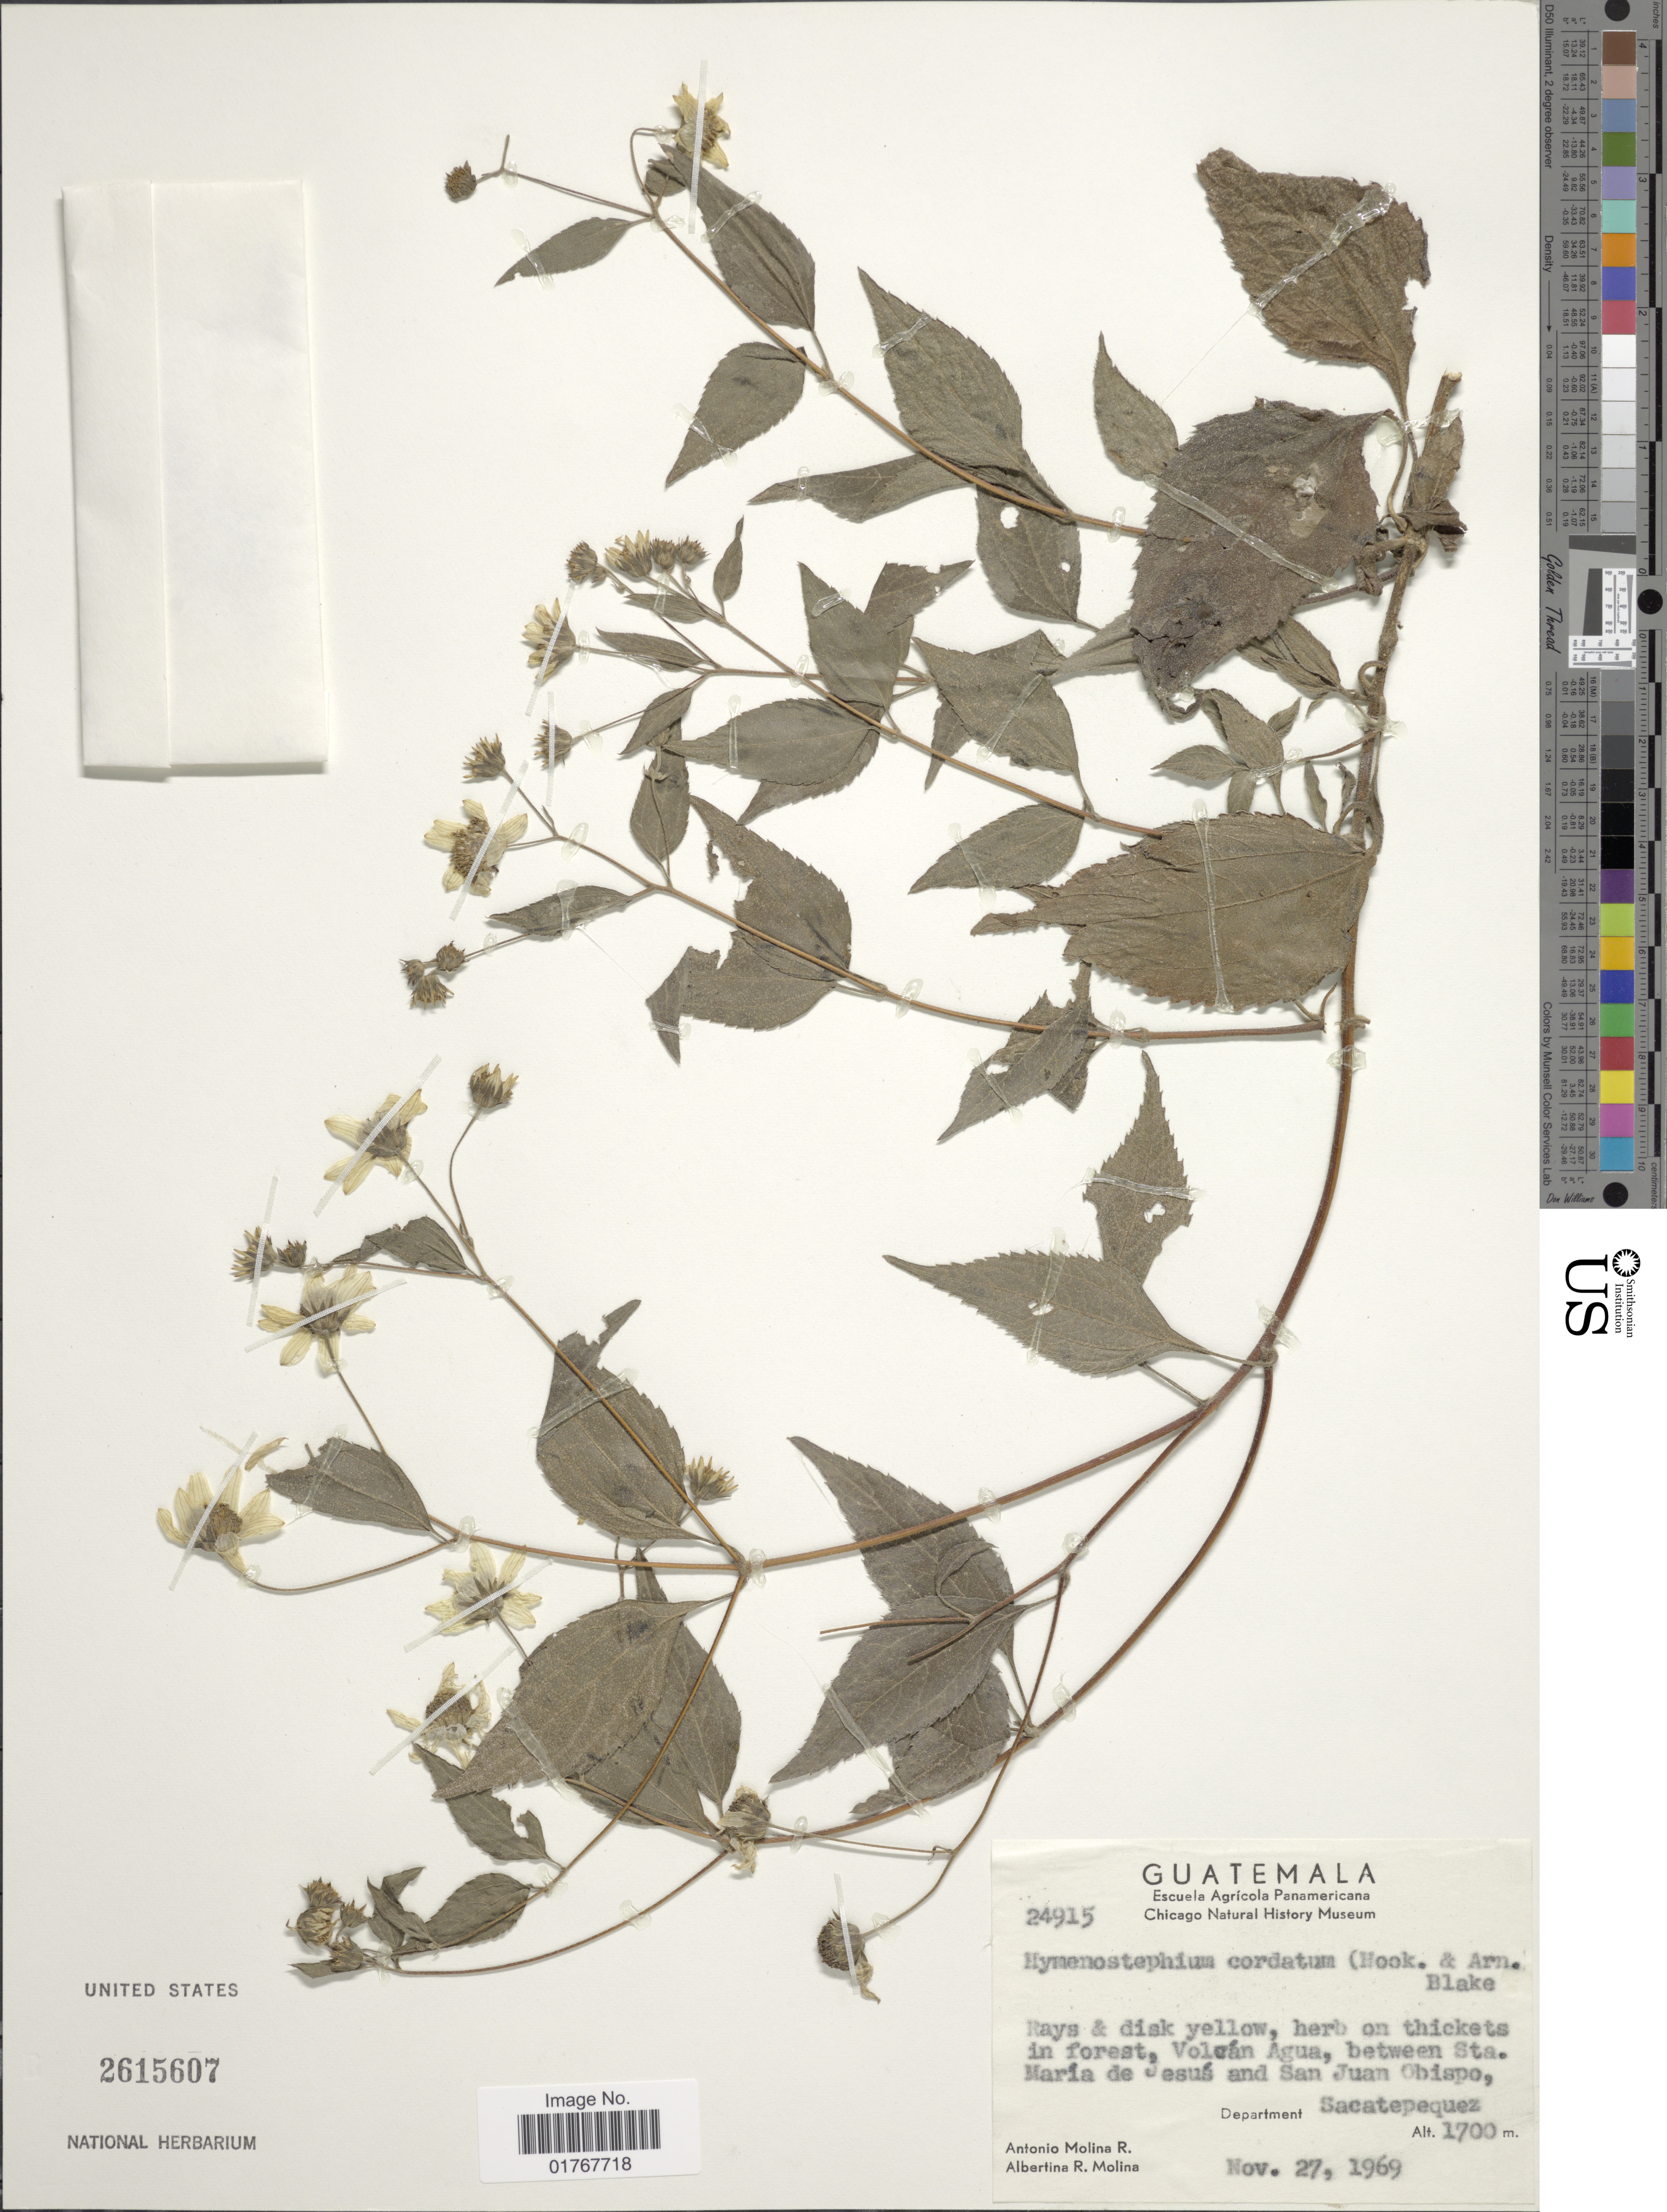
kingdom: Plantae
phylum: Tracheophyta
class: Magnoliopsida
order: Asterales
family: Asteraceae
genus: Viguiera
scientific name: Viguiera cordata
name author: (Hook. & Arn.) D'Arcy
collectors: A. Molina R. & A. R. Molina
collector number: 24915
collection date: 1969-11-27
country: Guatemala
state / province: Sacatepéquez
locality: Herb thickets in forest, Volcán Agua, between Sta. María de Jesús and San Juan Obispo, Department Sacatepequez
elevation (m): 1700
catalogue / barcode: US 2615607